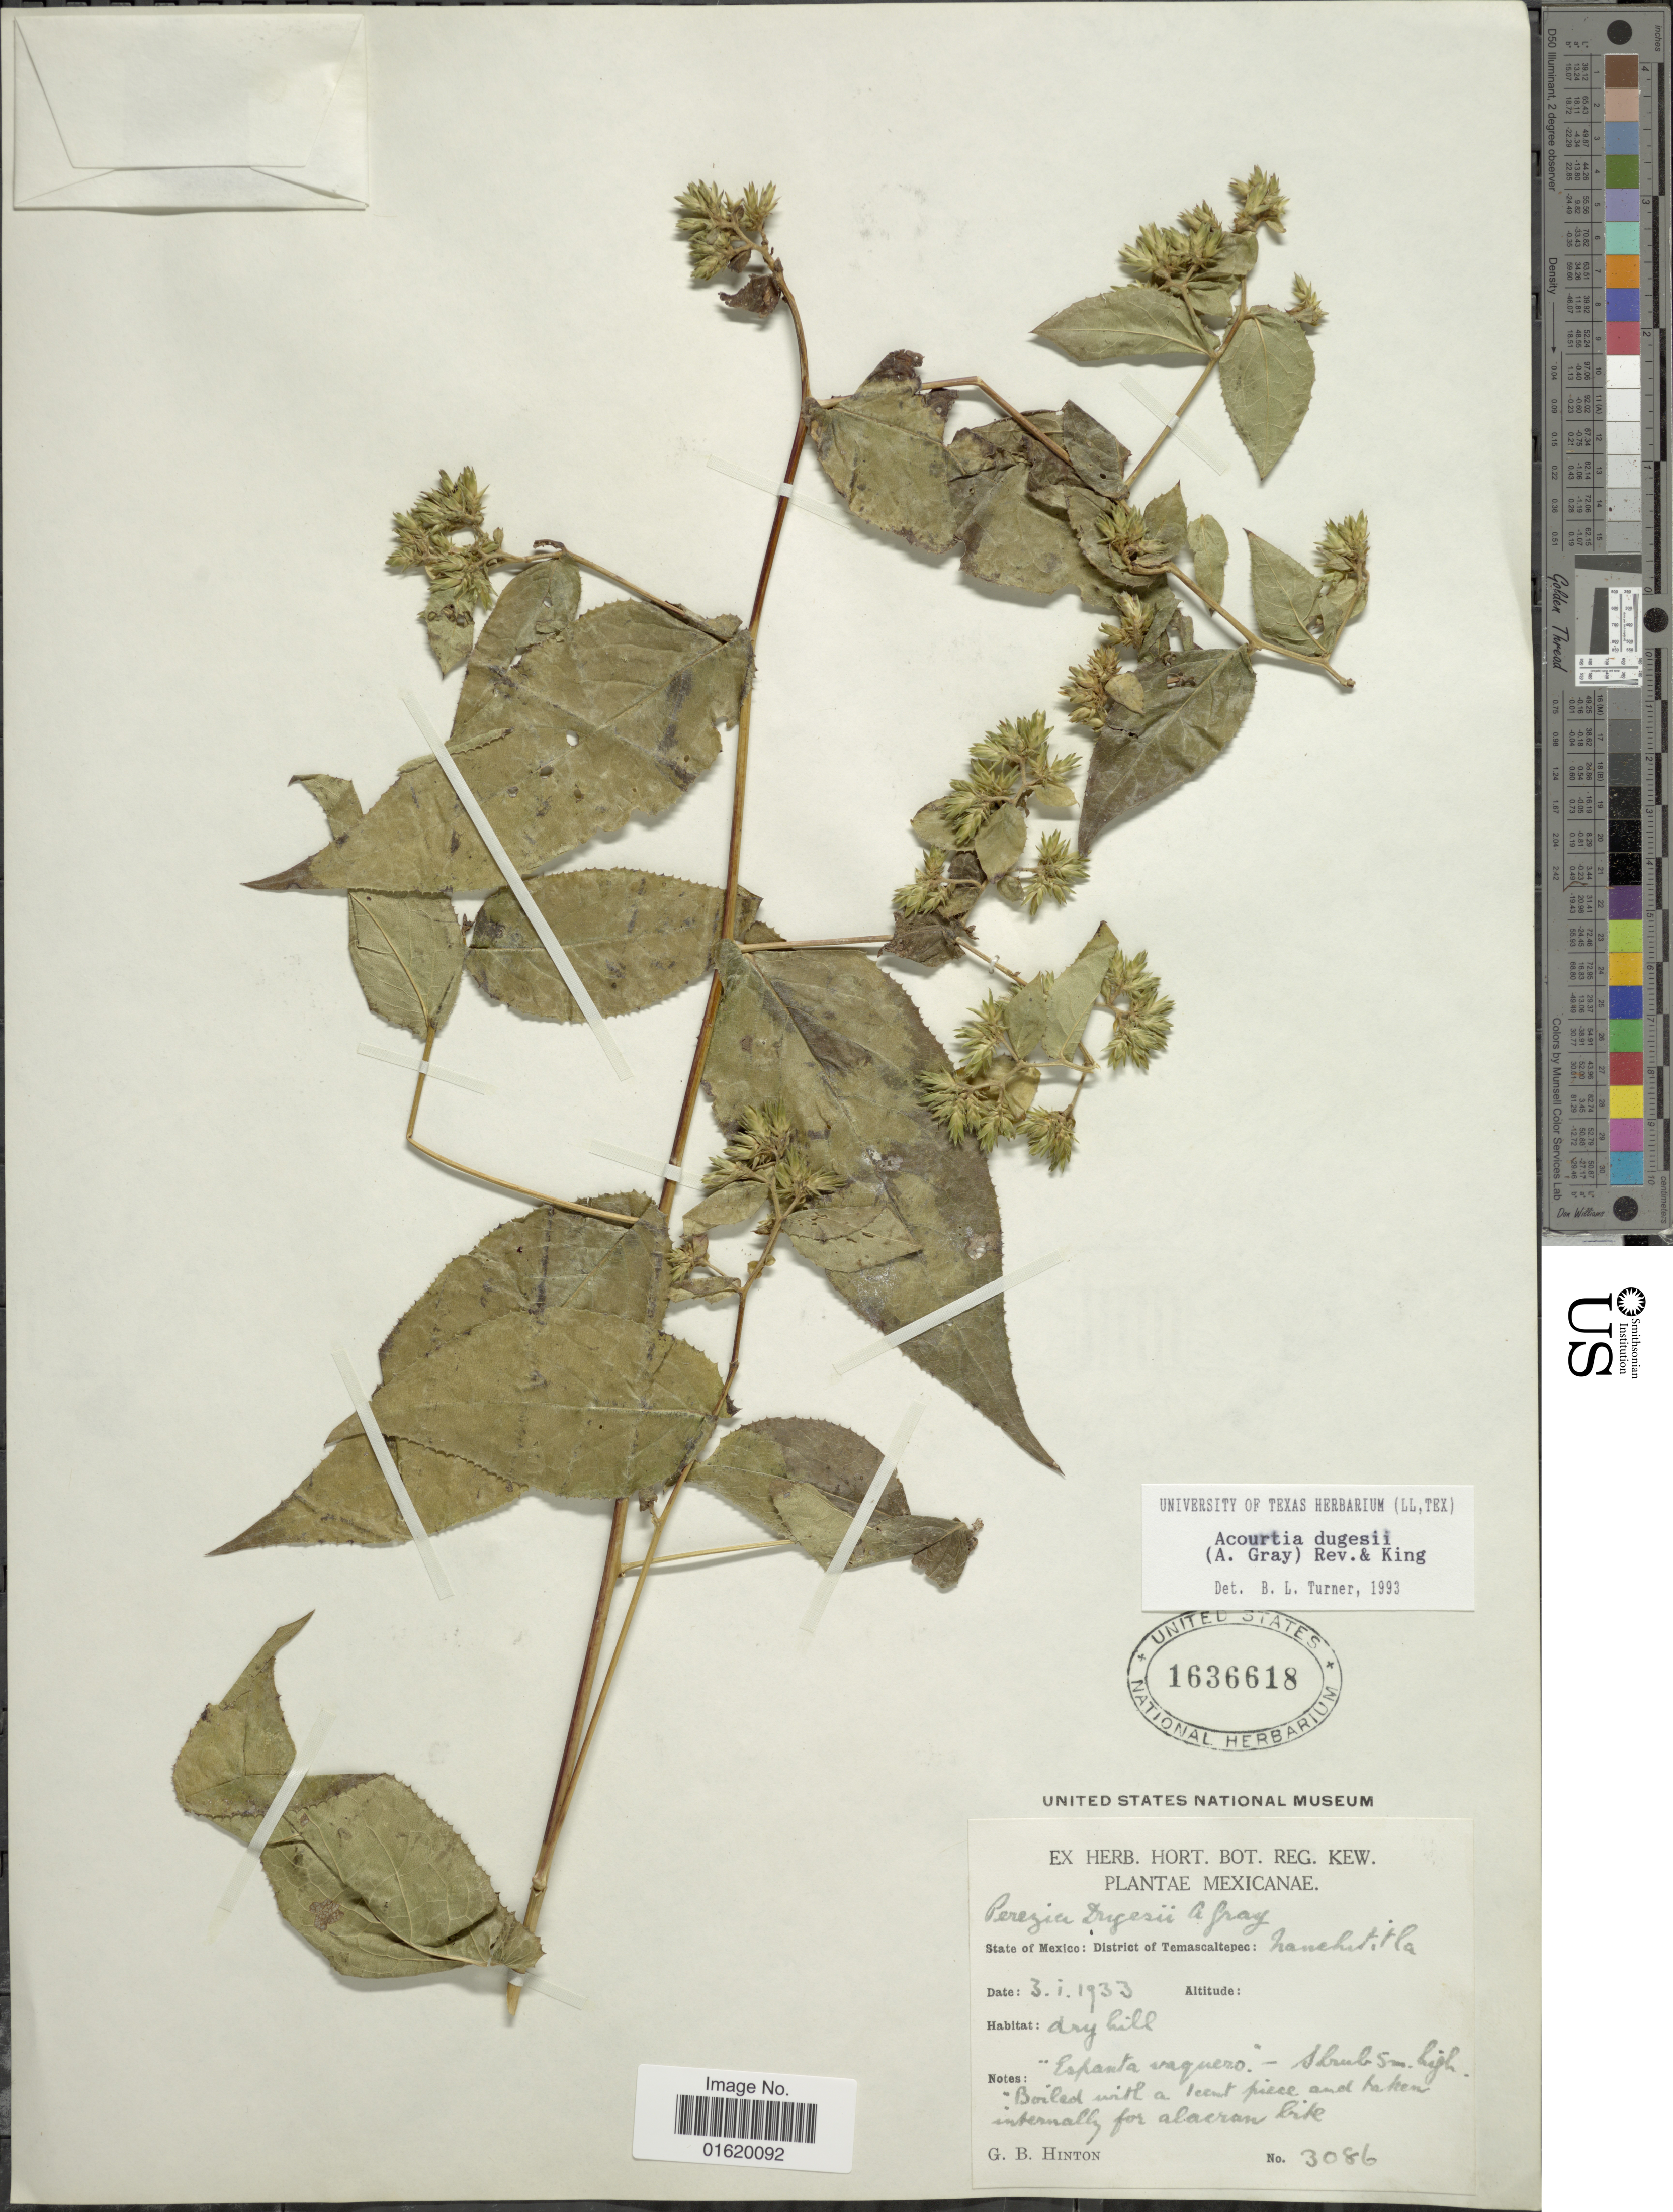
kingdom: Plantae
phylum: Tracheophyta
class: Magnoliopsida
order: Asterales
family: Asteraceae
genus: Acourtia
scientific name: Acourtia dugesii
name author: (A. Gray) Reveal & R.M. King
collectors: G. B. Hinton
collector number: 3086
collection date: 1933-01-03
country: Mexico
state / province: México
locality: District of Temascaltepac: nanchititla, dry hill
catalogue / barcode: US 1636618